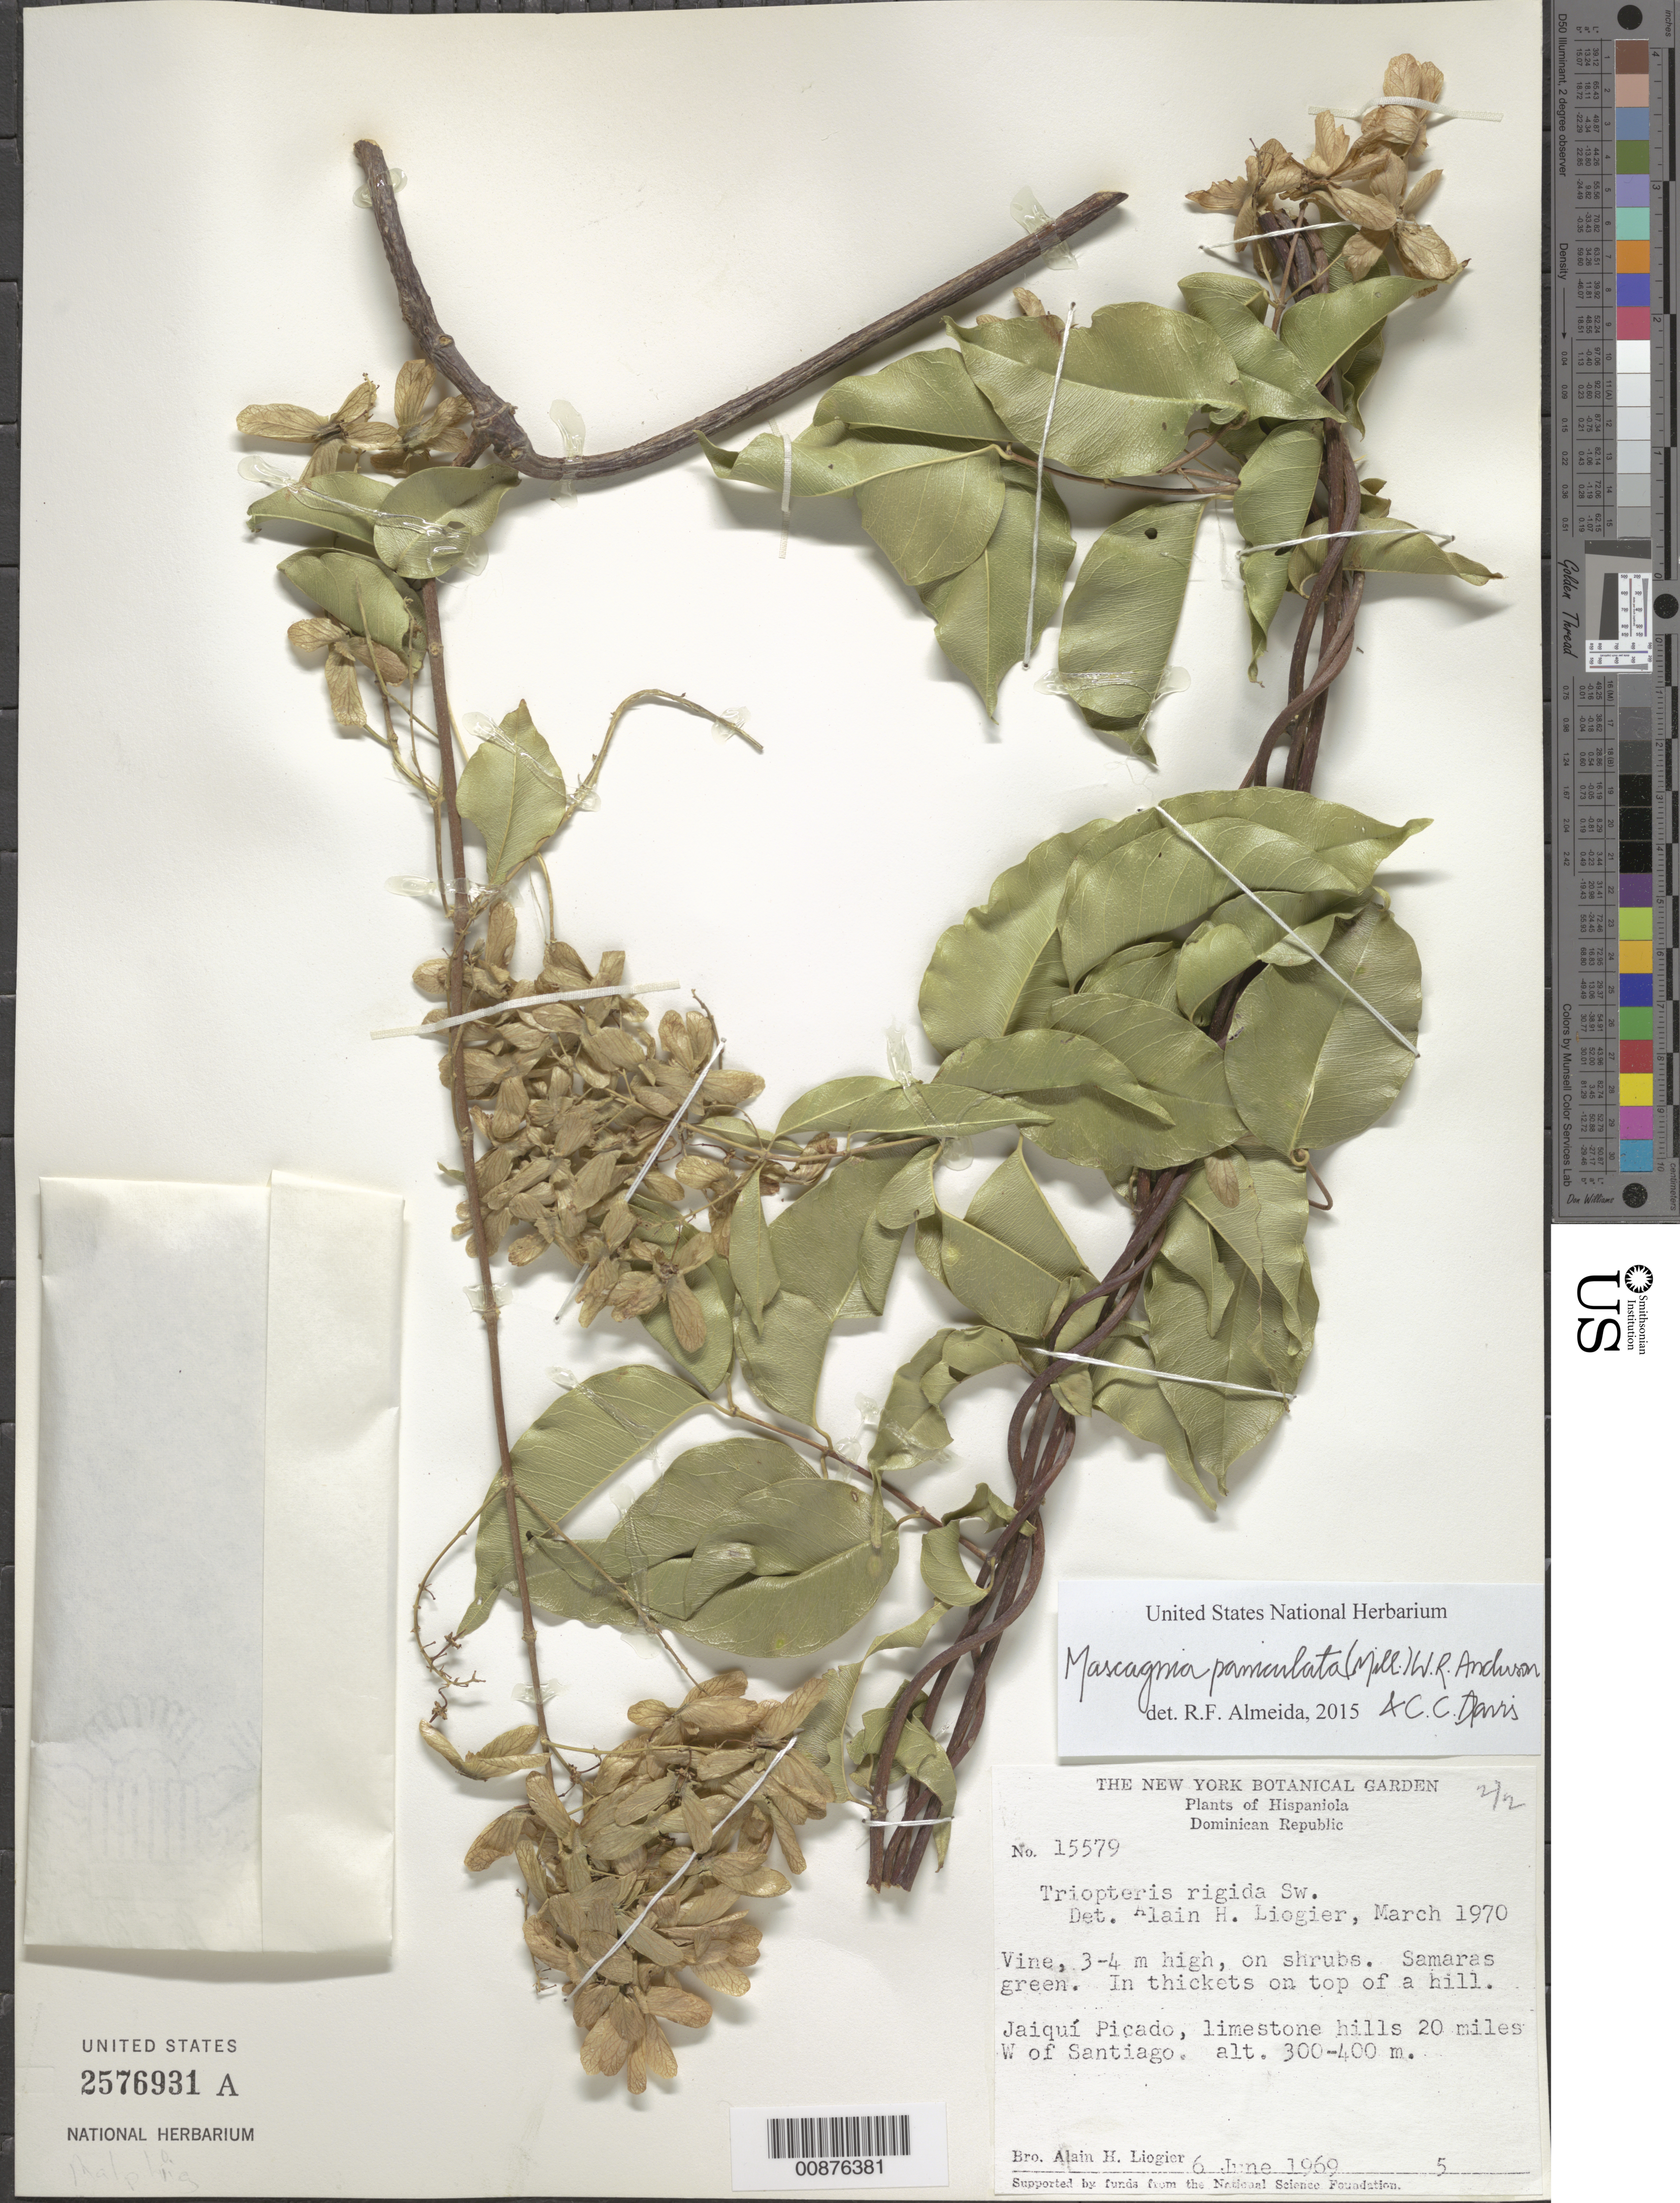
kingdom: Plantae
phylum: Tracheophyta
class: Magnoliopsida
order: Malpighiales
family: Malpighiaceae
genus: Mascagnia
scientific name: Mascagnia paniculata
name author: (Mill.) W.R. Anderson & C. Davis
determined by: De Almeida, R. F., (HUEFS), Universidade Estadual de Feira de Santana (BRAZIL)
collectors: A. H. Liogier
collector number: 15579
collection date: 1969-06-06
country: Dominican Republic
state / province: Santiago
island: Hispaniola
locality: Jaiqui Picado. Limestone hills 20 miles W of Santiago.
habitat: Limestone hills. In thickets on top of hill, on shrubs.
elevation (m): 300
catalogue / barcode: US 2576931A